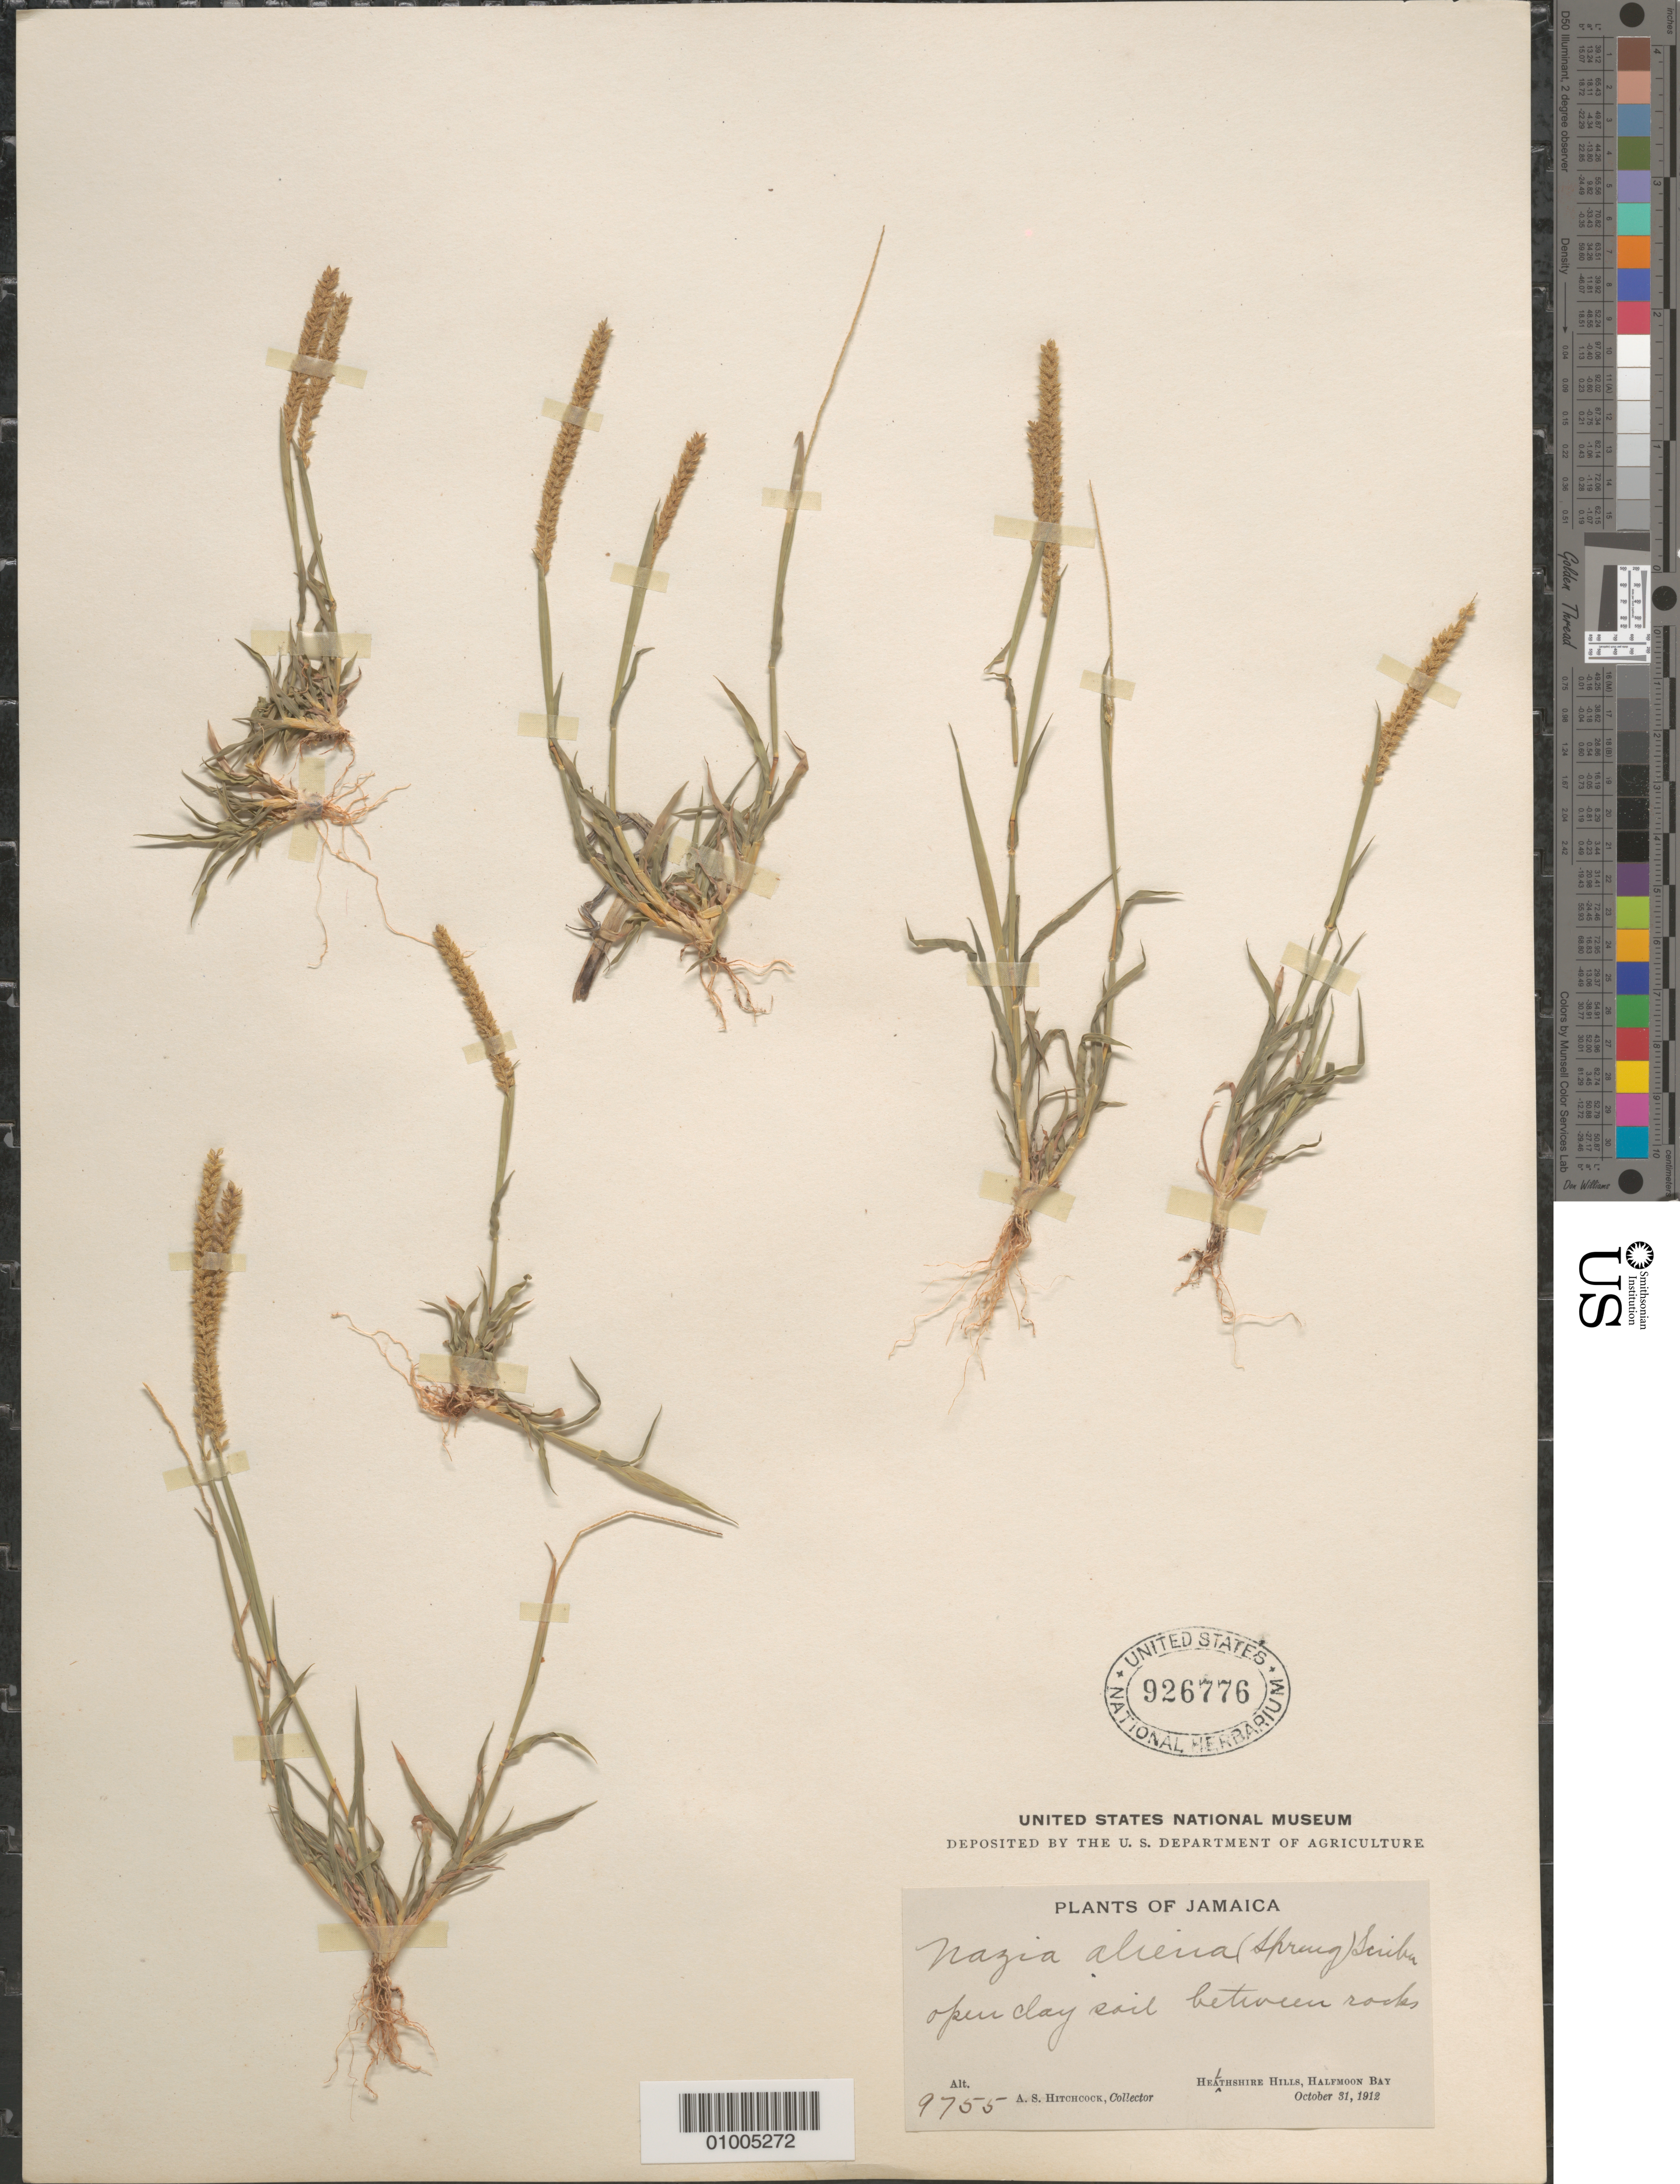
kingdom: Plantae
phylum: Tracheophyta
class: Liliopsida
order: Poales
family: Poaceae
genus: Tragus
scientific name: Tragus berteronianus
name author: Schult.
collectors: A. S. Hitchcock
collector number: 9755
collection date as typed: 31 Oct 1912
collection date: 1912-10-31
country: Jamaica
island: Jamaica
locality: open clay soil between rocks.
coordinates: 0 N, 0 E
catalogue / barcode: US 926776